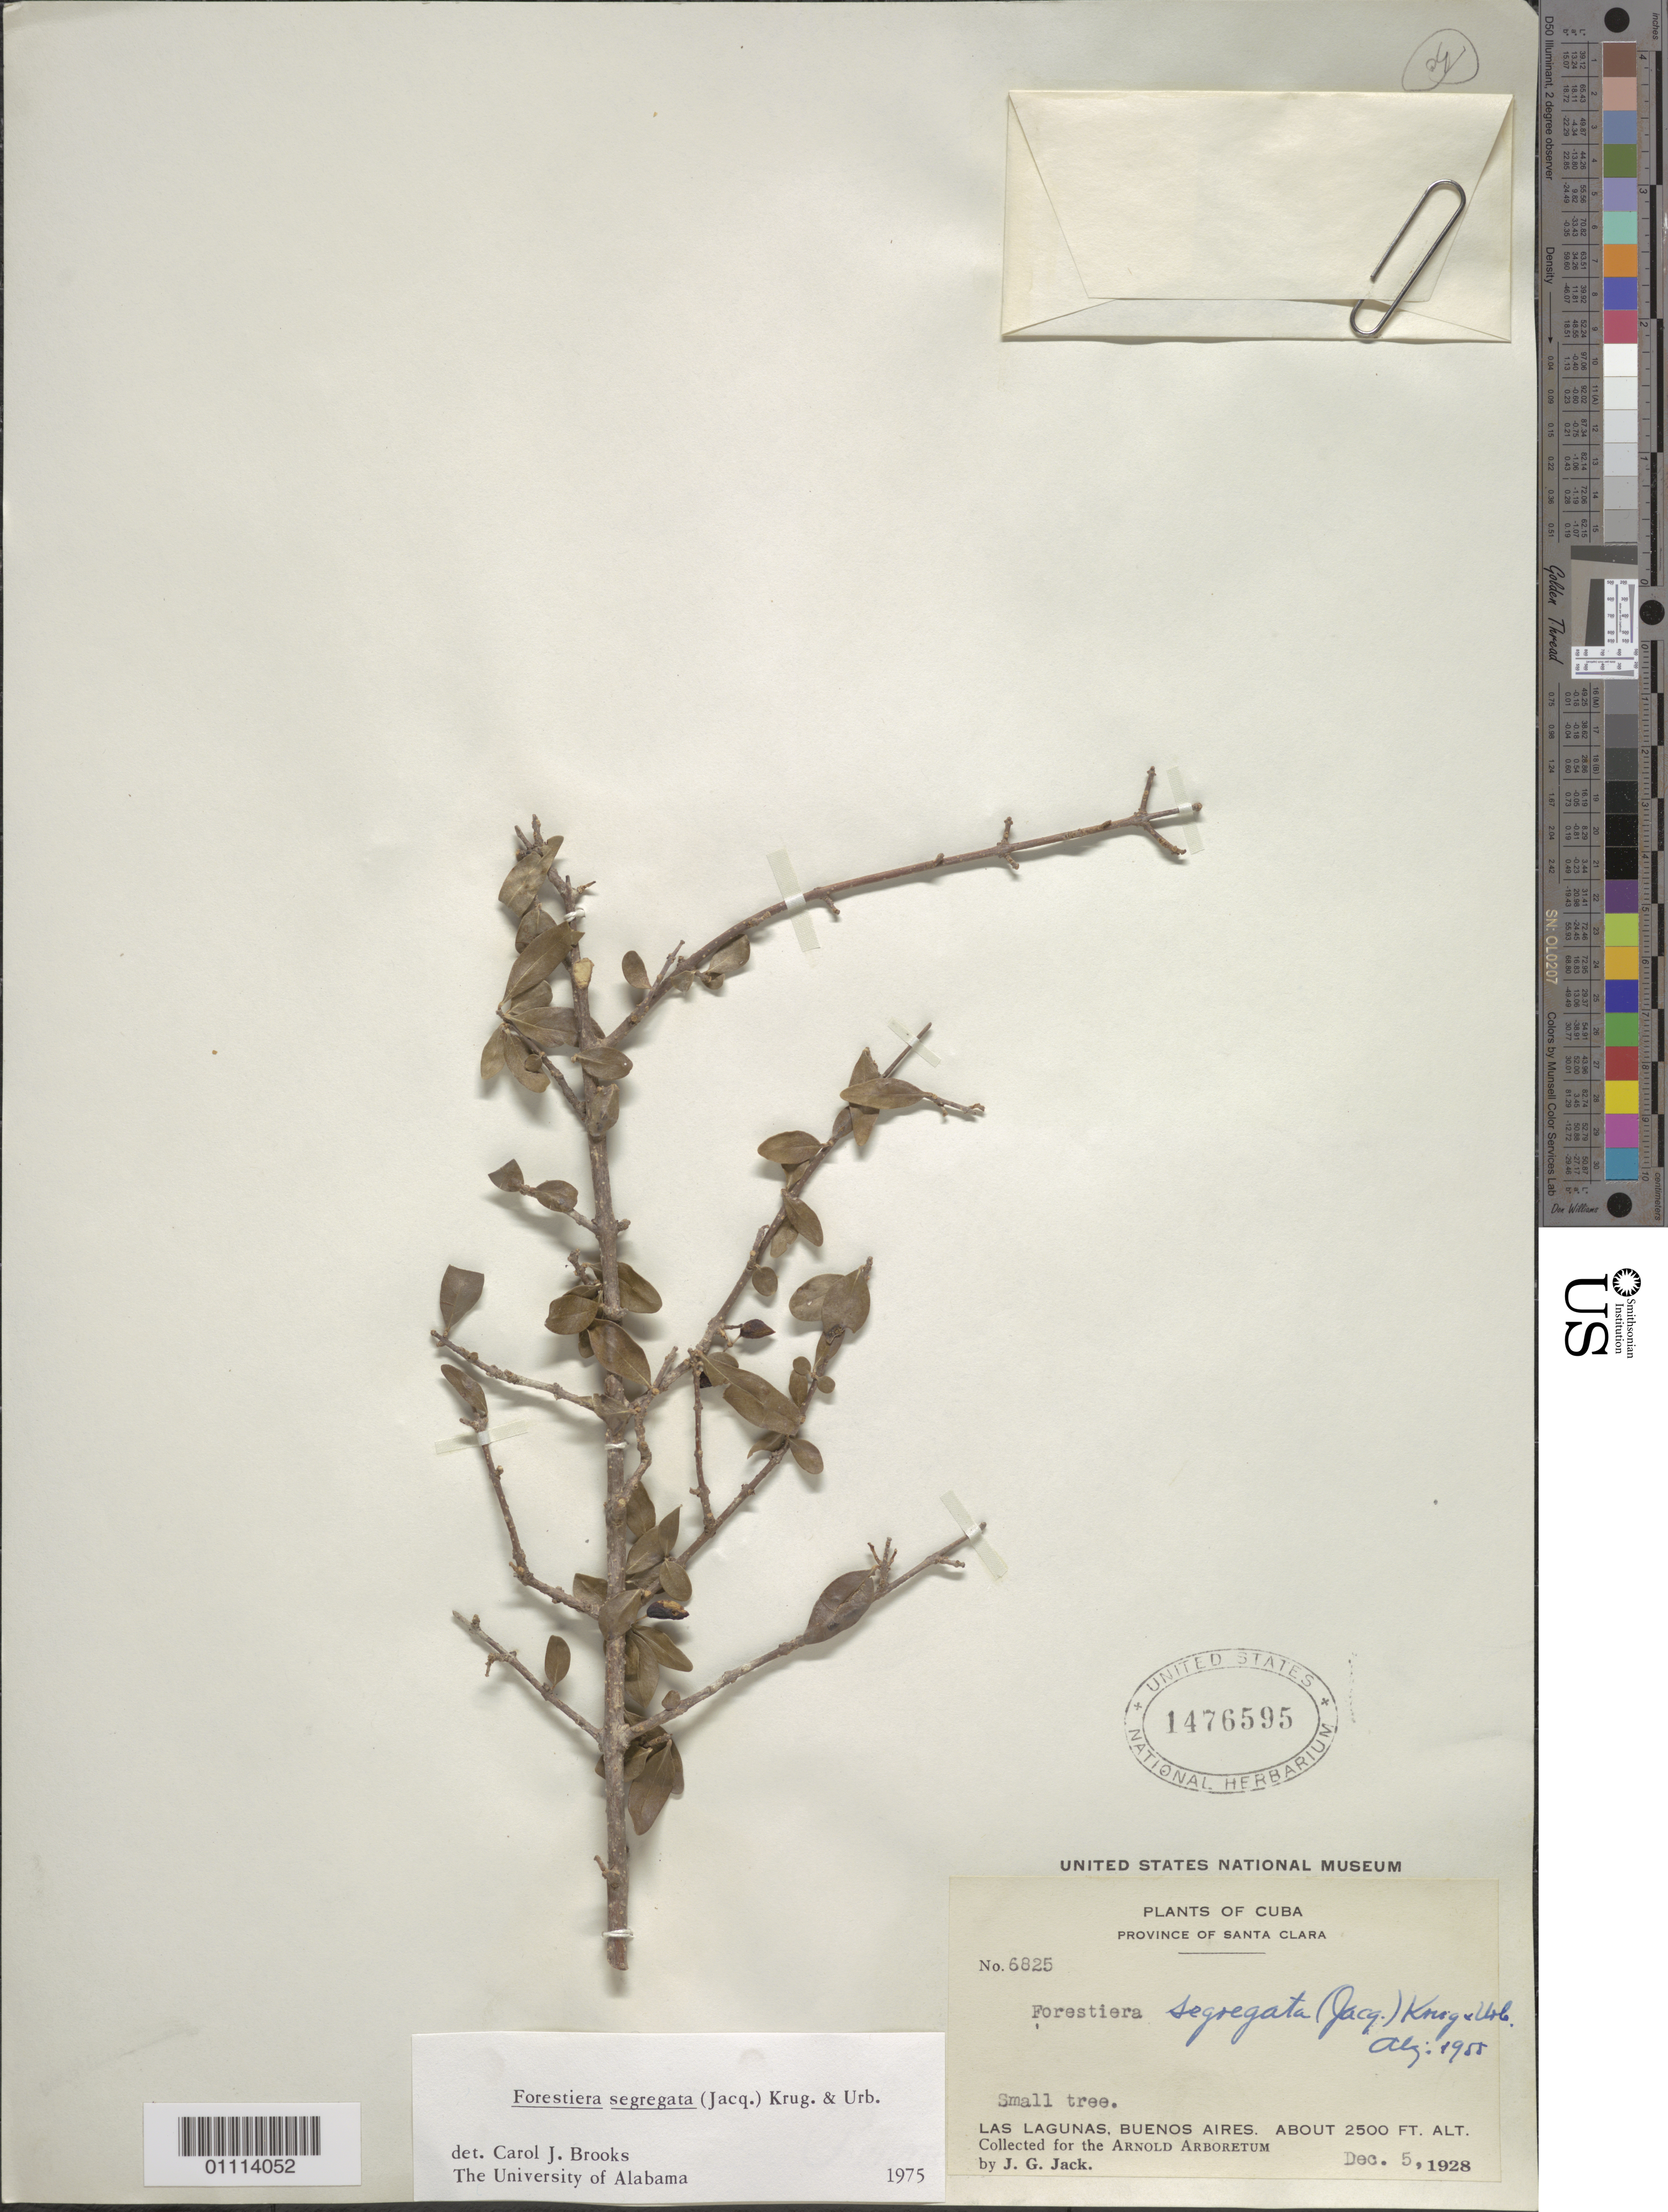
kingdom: Plantae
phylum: Tracheophyta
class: Magnoliopsida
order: Lamiales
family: Oleaceae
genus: Forestiera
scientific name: Forestiera segregata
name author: (Jacq.) Krug & Urb.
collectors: J. G. Jack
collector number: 6825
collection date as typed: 05 Dec 1928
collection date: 1928-12-05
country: Cuba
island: Cuba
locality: Las Lagunas, Beunos Aires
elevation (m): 762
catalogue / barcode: US 1476595